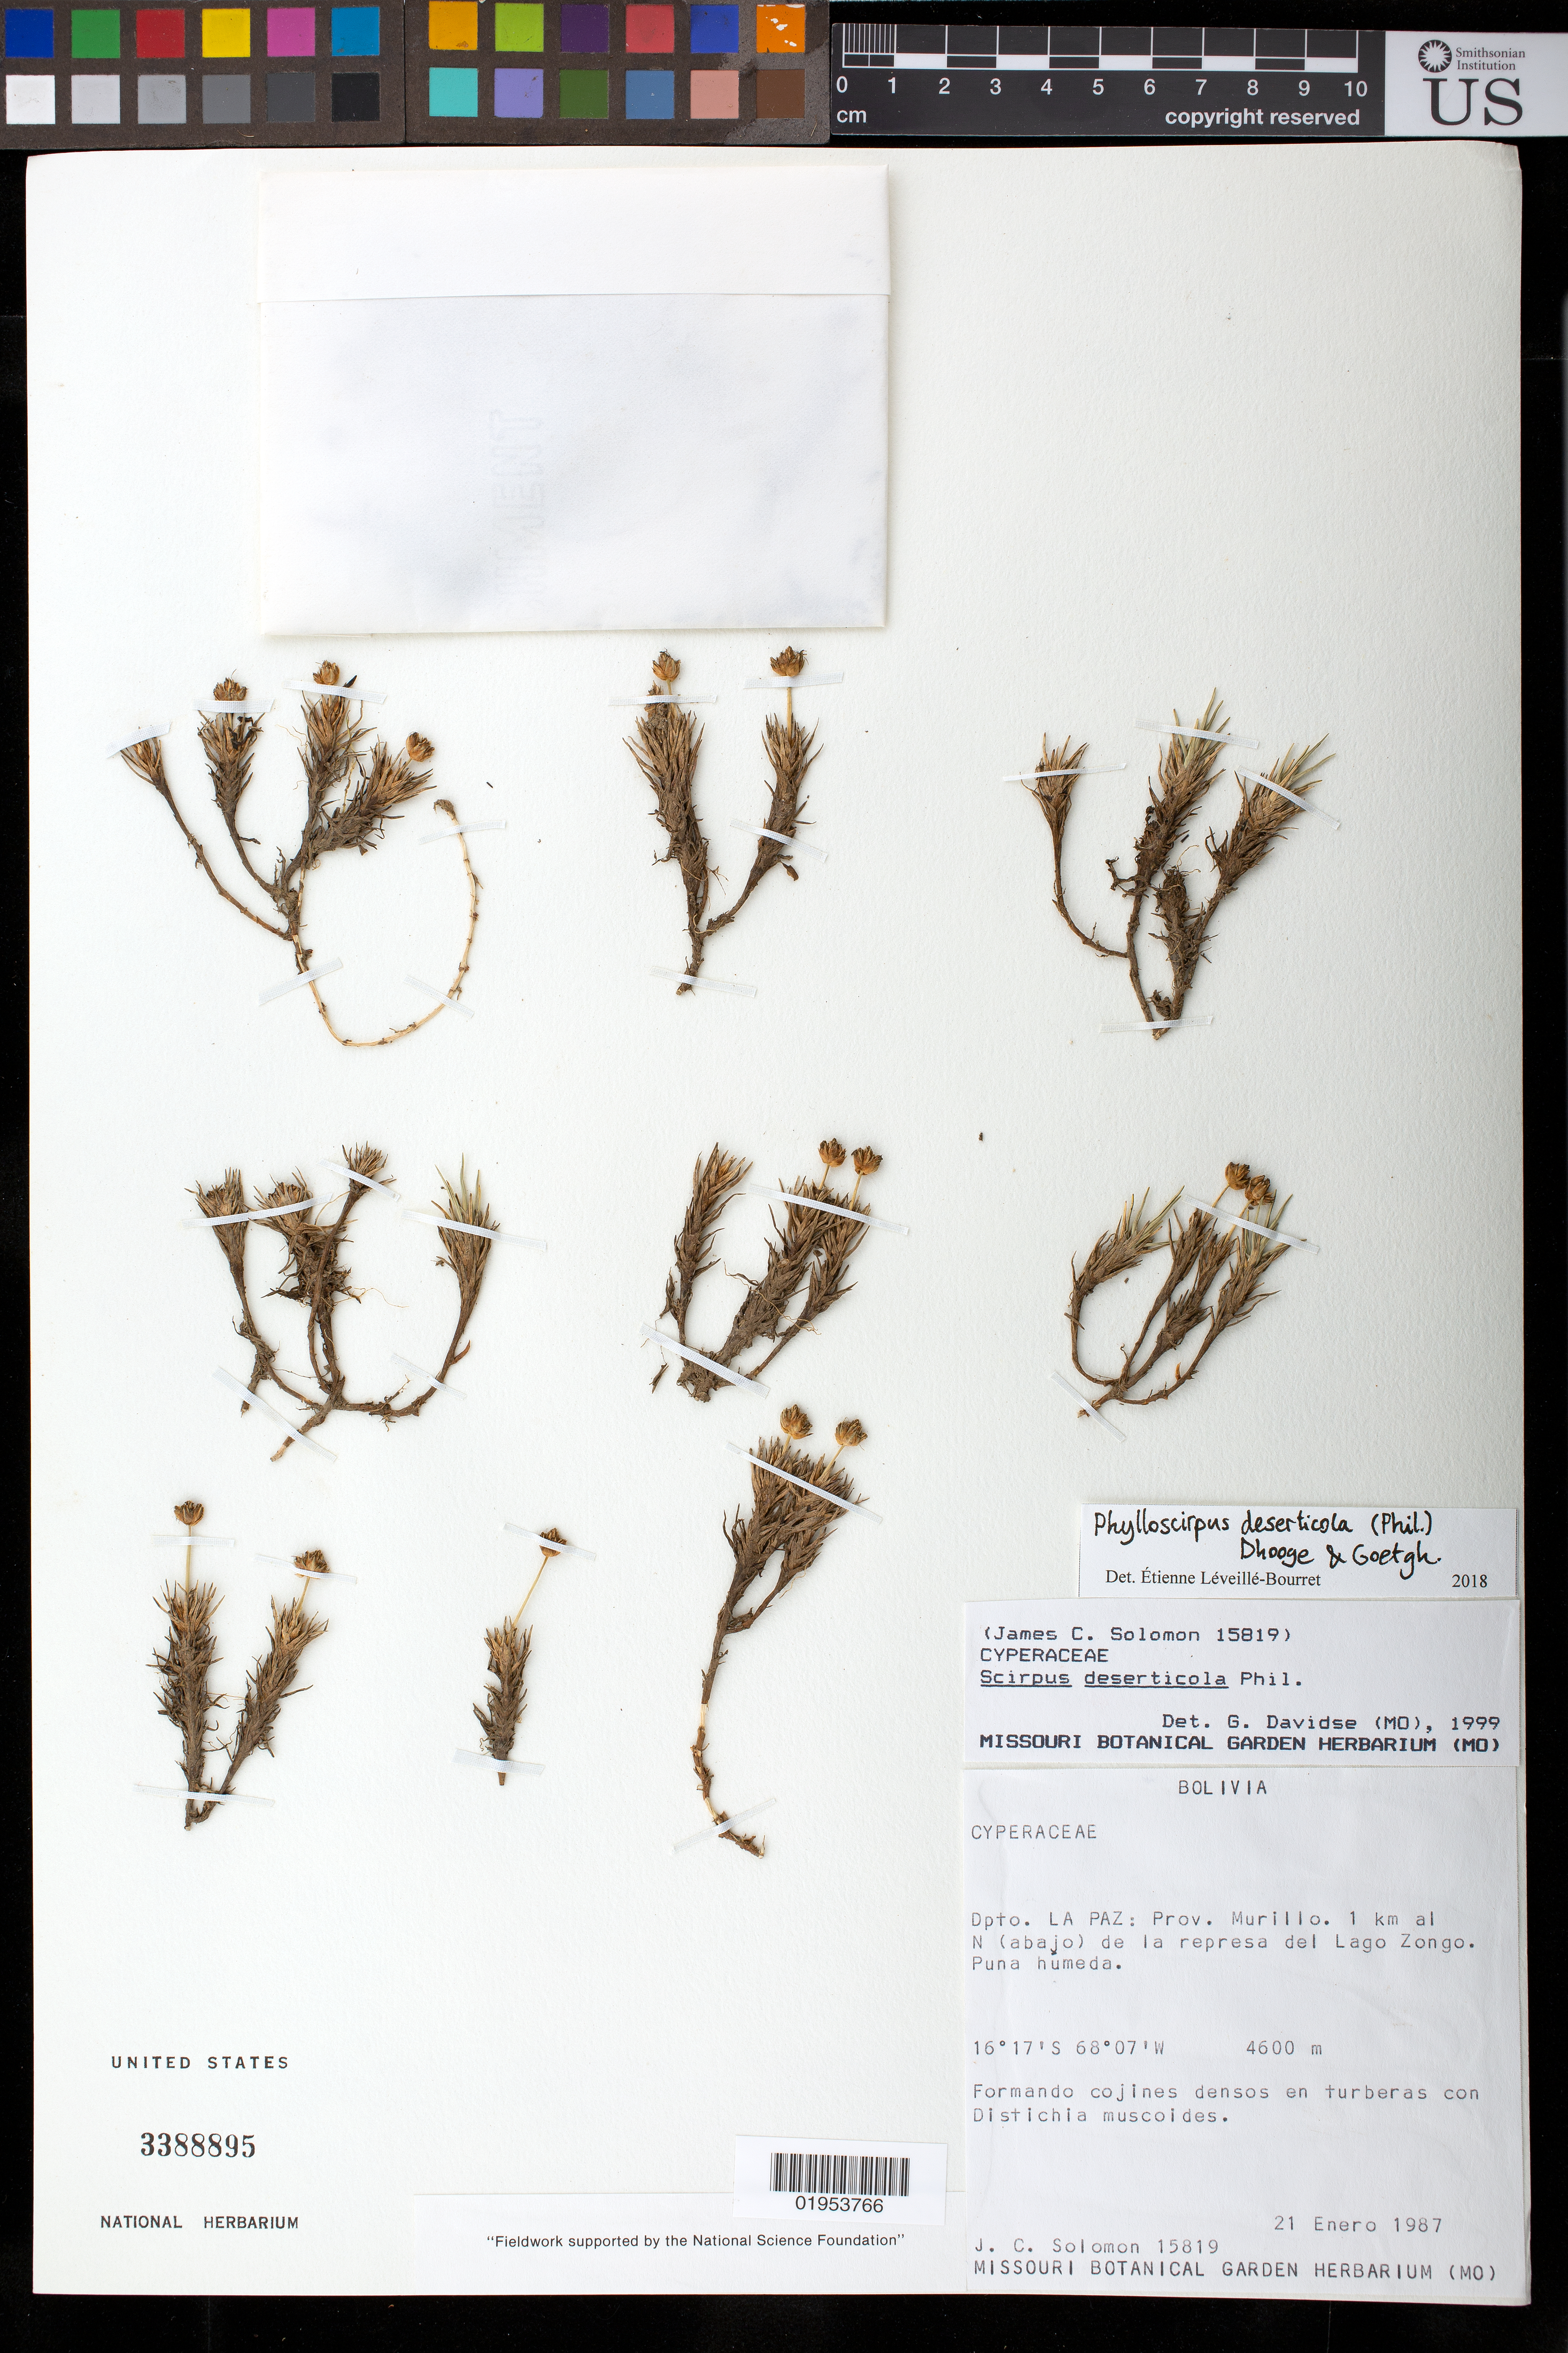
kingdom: Plantae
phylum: Tracheophyta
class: Liliopsida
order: Poales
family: Cyperaceae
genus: Phylloscirpus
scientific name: Phylloscirpus deserticola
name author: (Phil.) Dhooge & Goetgh.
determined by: Léveillé-Bourret, E.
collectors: J. C. Solomon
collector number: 15819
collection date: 1987-01-21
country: Bolivia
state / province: La Paz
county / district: Murillo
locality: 1 km al N (abajo) de la represa del Lago Zongo. Puna húmeda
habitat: Forming dense cushions in peat bogs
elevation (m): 4600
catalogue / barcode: US 3388895